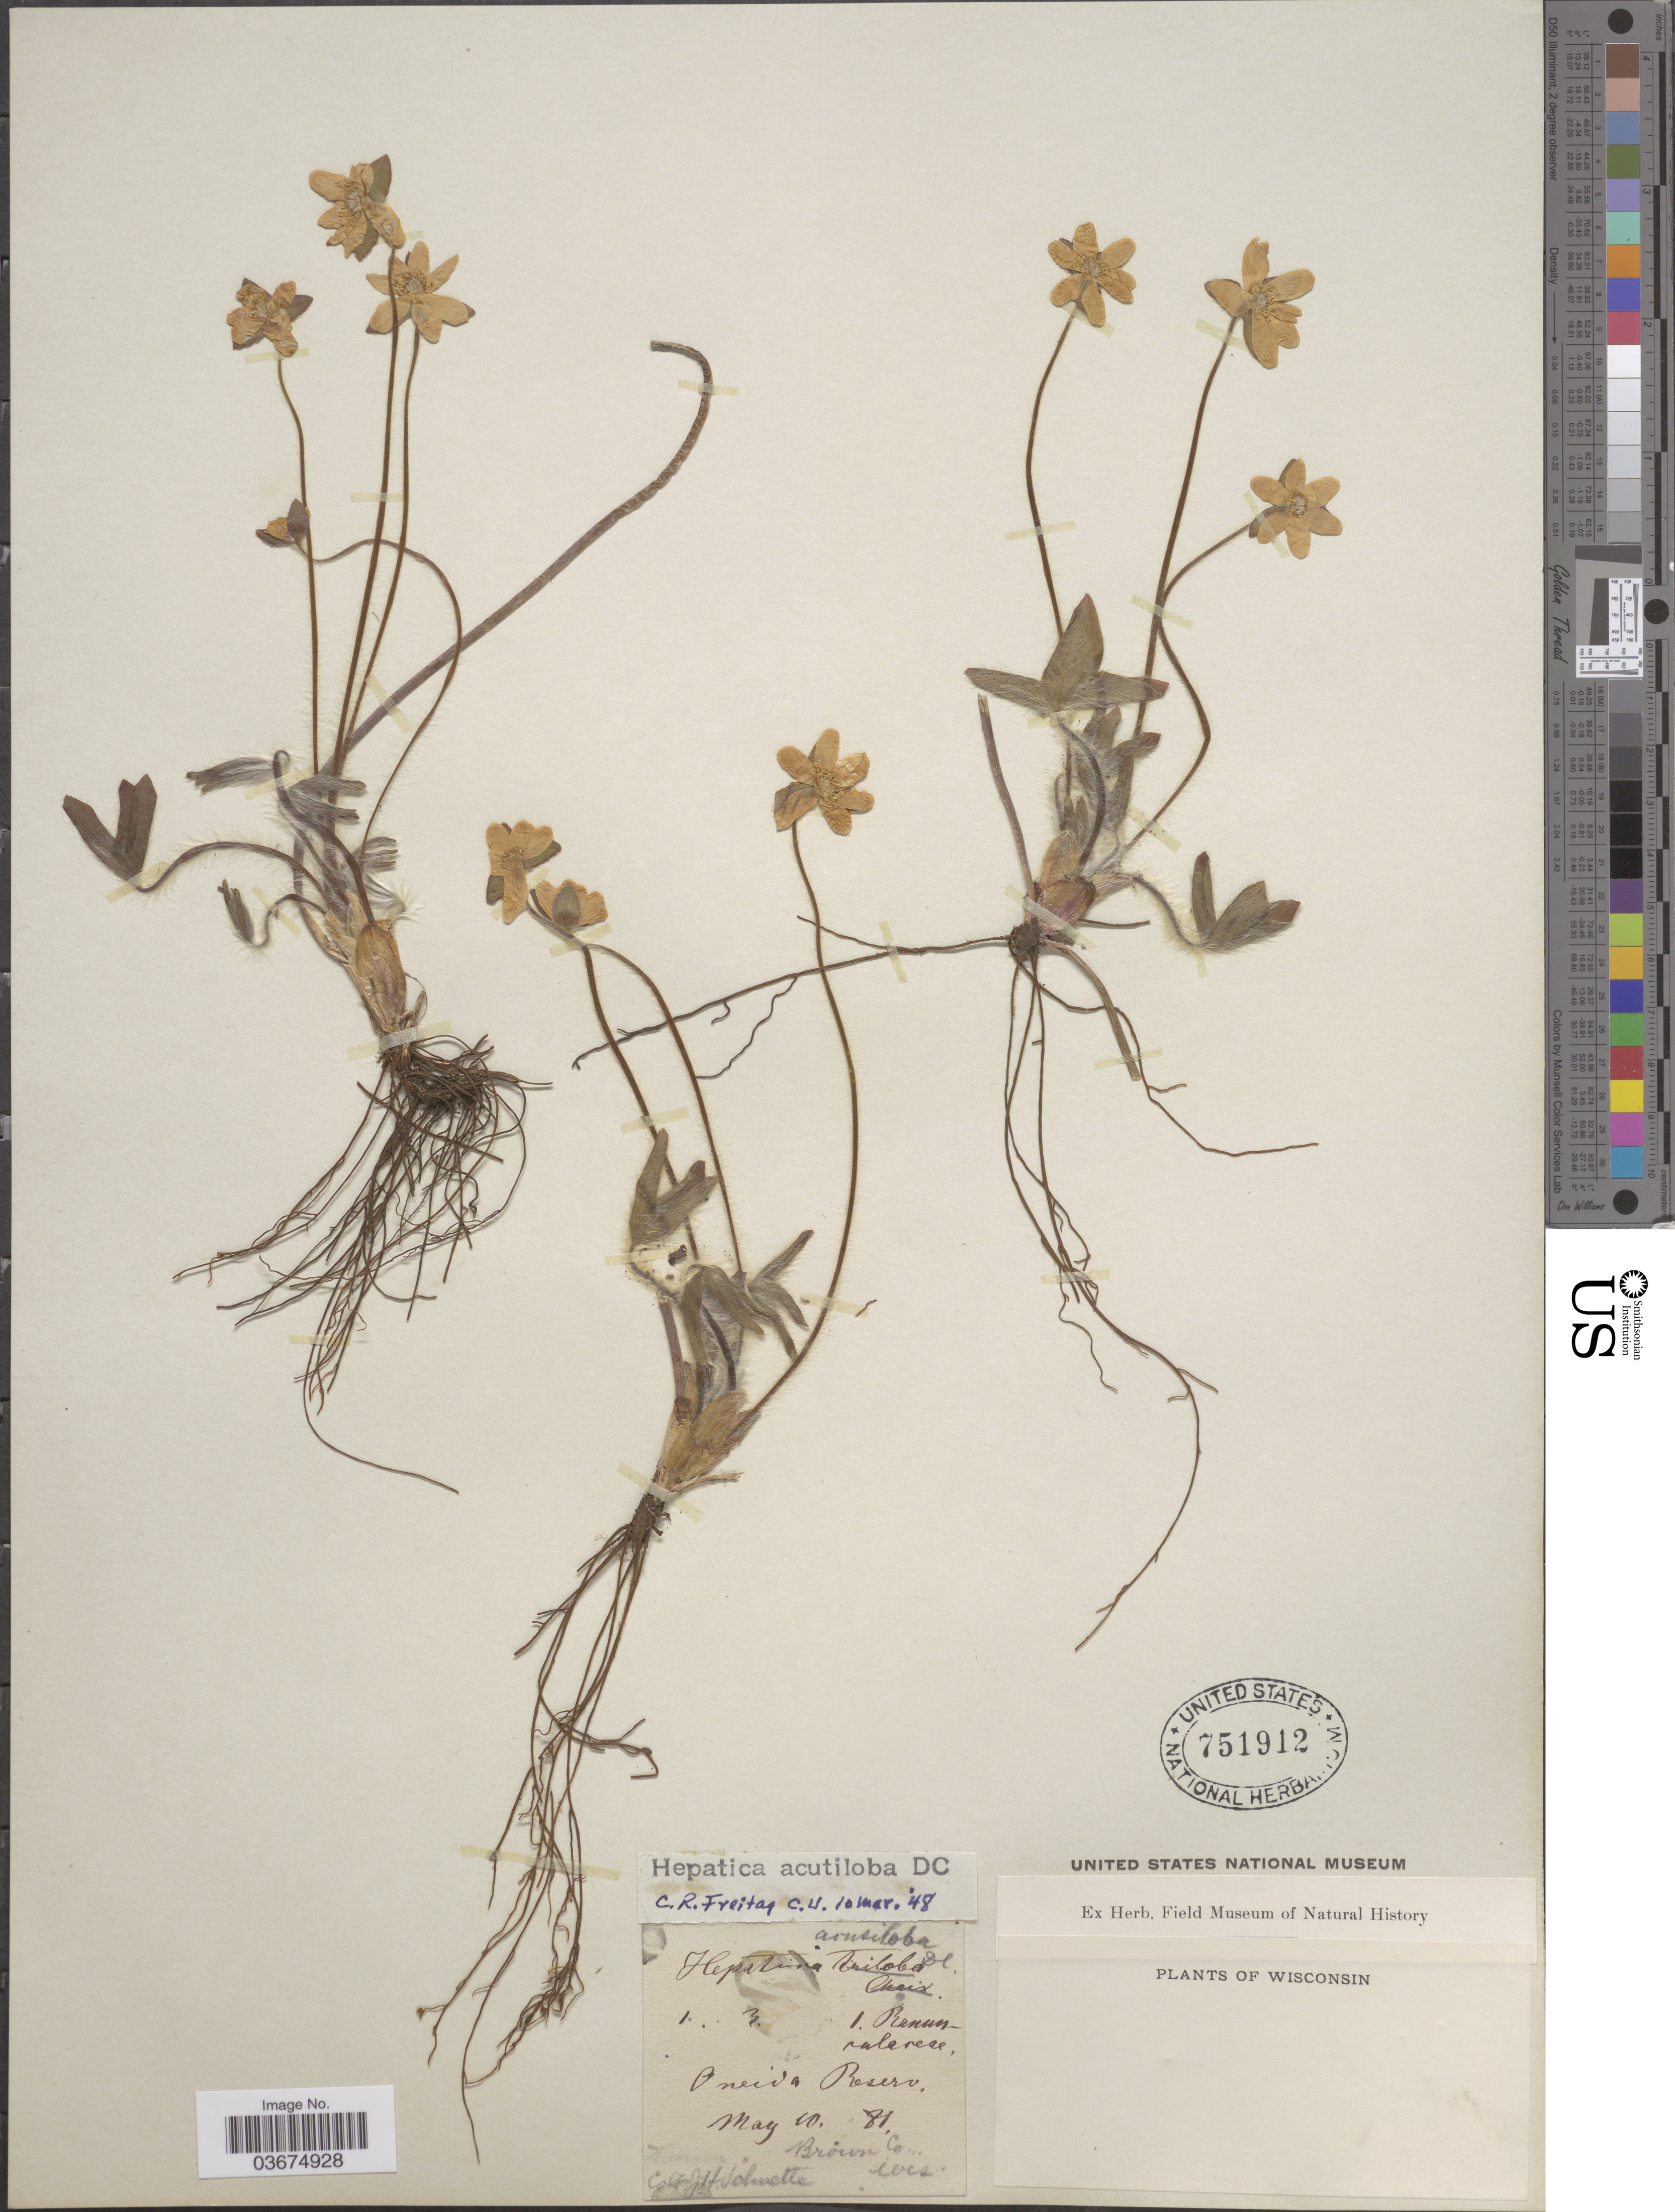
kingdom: Plantae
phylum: Tracheophyta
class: Magnoliopsida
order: Ranunculales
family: Ranunculaceae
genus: Hepatica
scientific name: Hepatica acutiloba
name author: DC.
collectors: J. H. Schuette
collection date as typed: Transcribed d/m/y: 10/5/81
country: United States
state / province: Wisconsin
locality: Oneida Reserv. Brown Co.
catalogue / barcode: US 751912